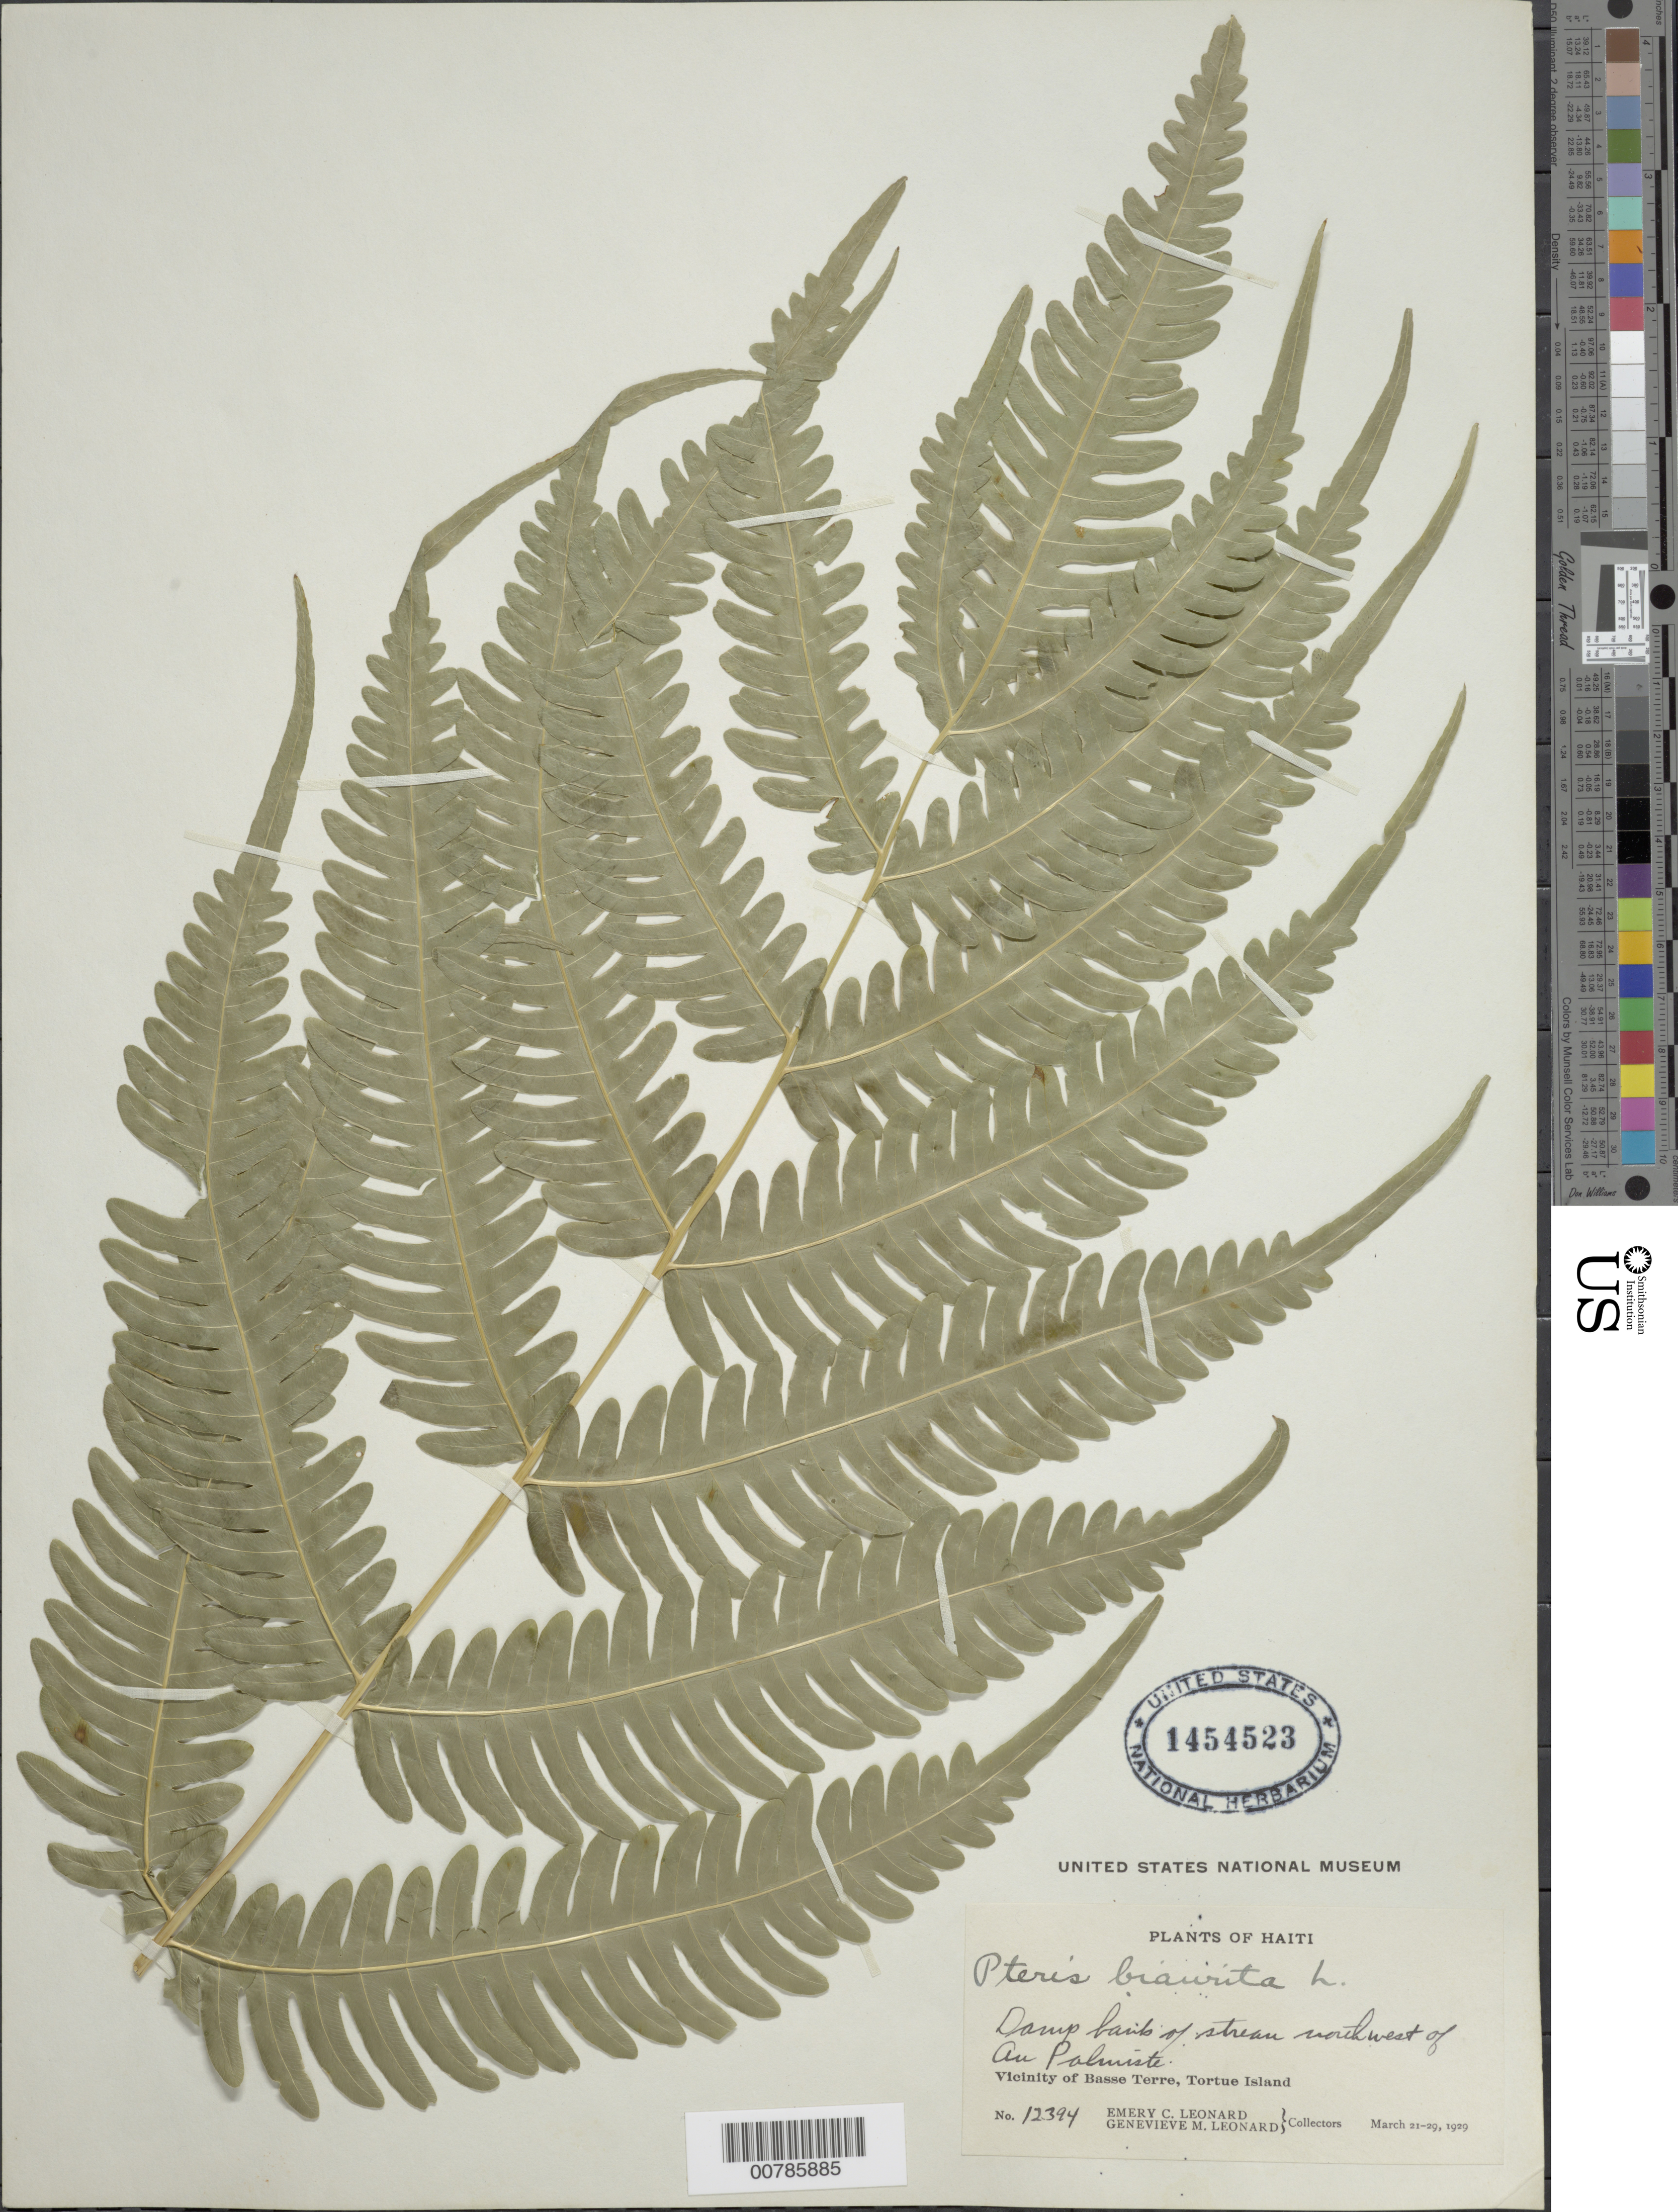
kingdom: Plantae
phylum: Tracheophyta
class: Polypodiopsida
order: Polypodiales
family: Pteridaceae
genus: Pteris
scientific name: Pteris biaurita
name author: L.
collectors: E. C. Leonard & G. M. Leonard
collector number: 12394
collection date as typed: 21 Mar 1929 29 Mar 1929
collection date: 1929-03-21/1929-03-29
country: Haiti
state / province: Nord-Óuest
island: Île de la Tortue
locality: Tortue Island, vicinity Basse Terre, NW of Au Palmiste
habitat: Damp bank of stream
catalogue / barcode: US 1454523